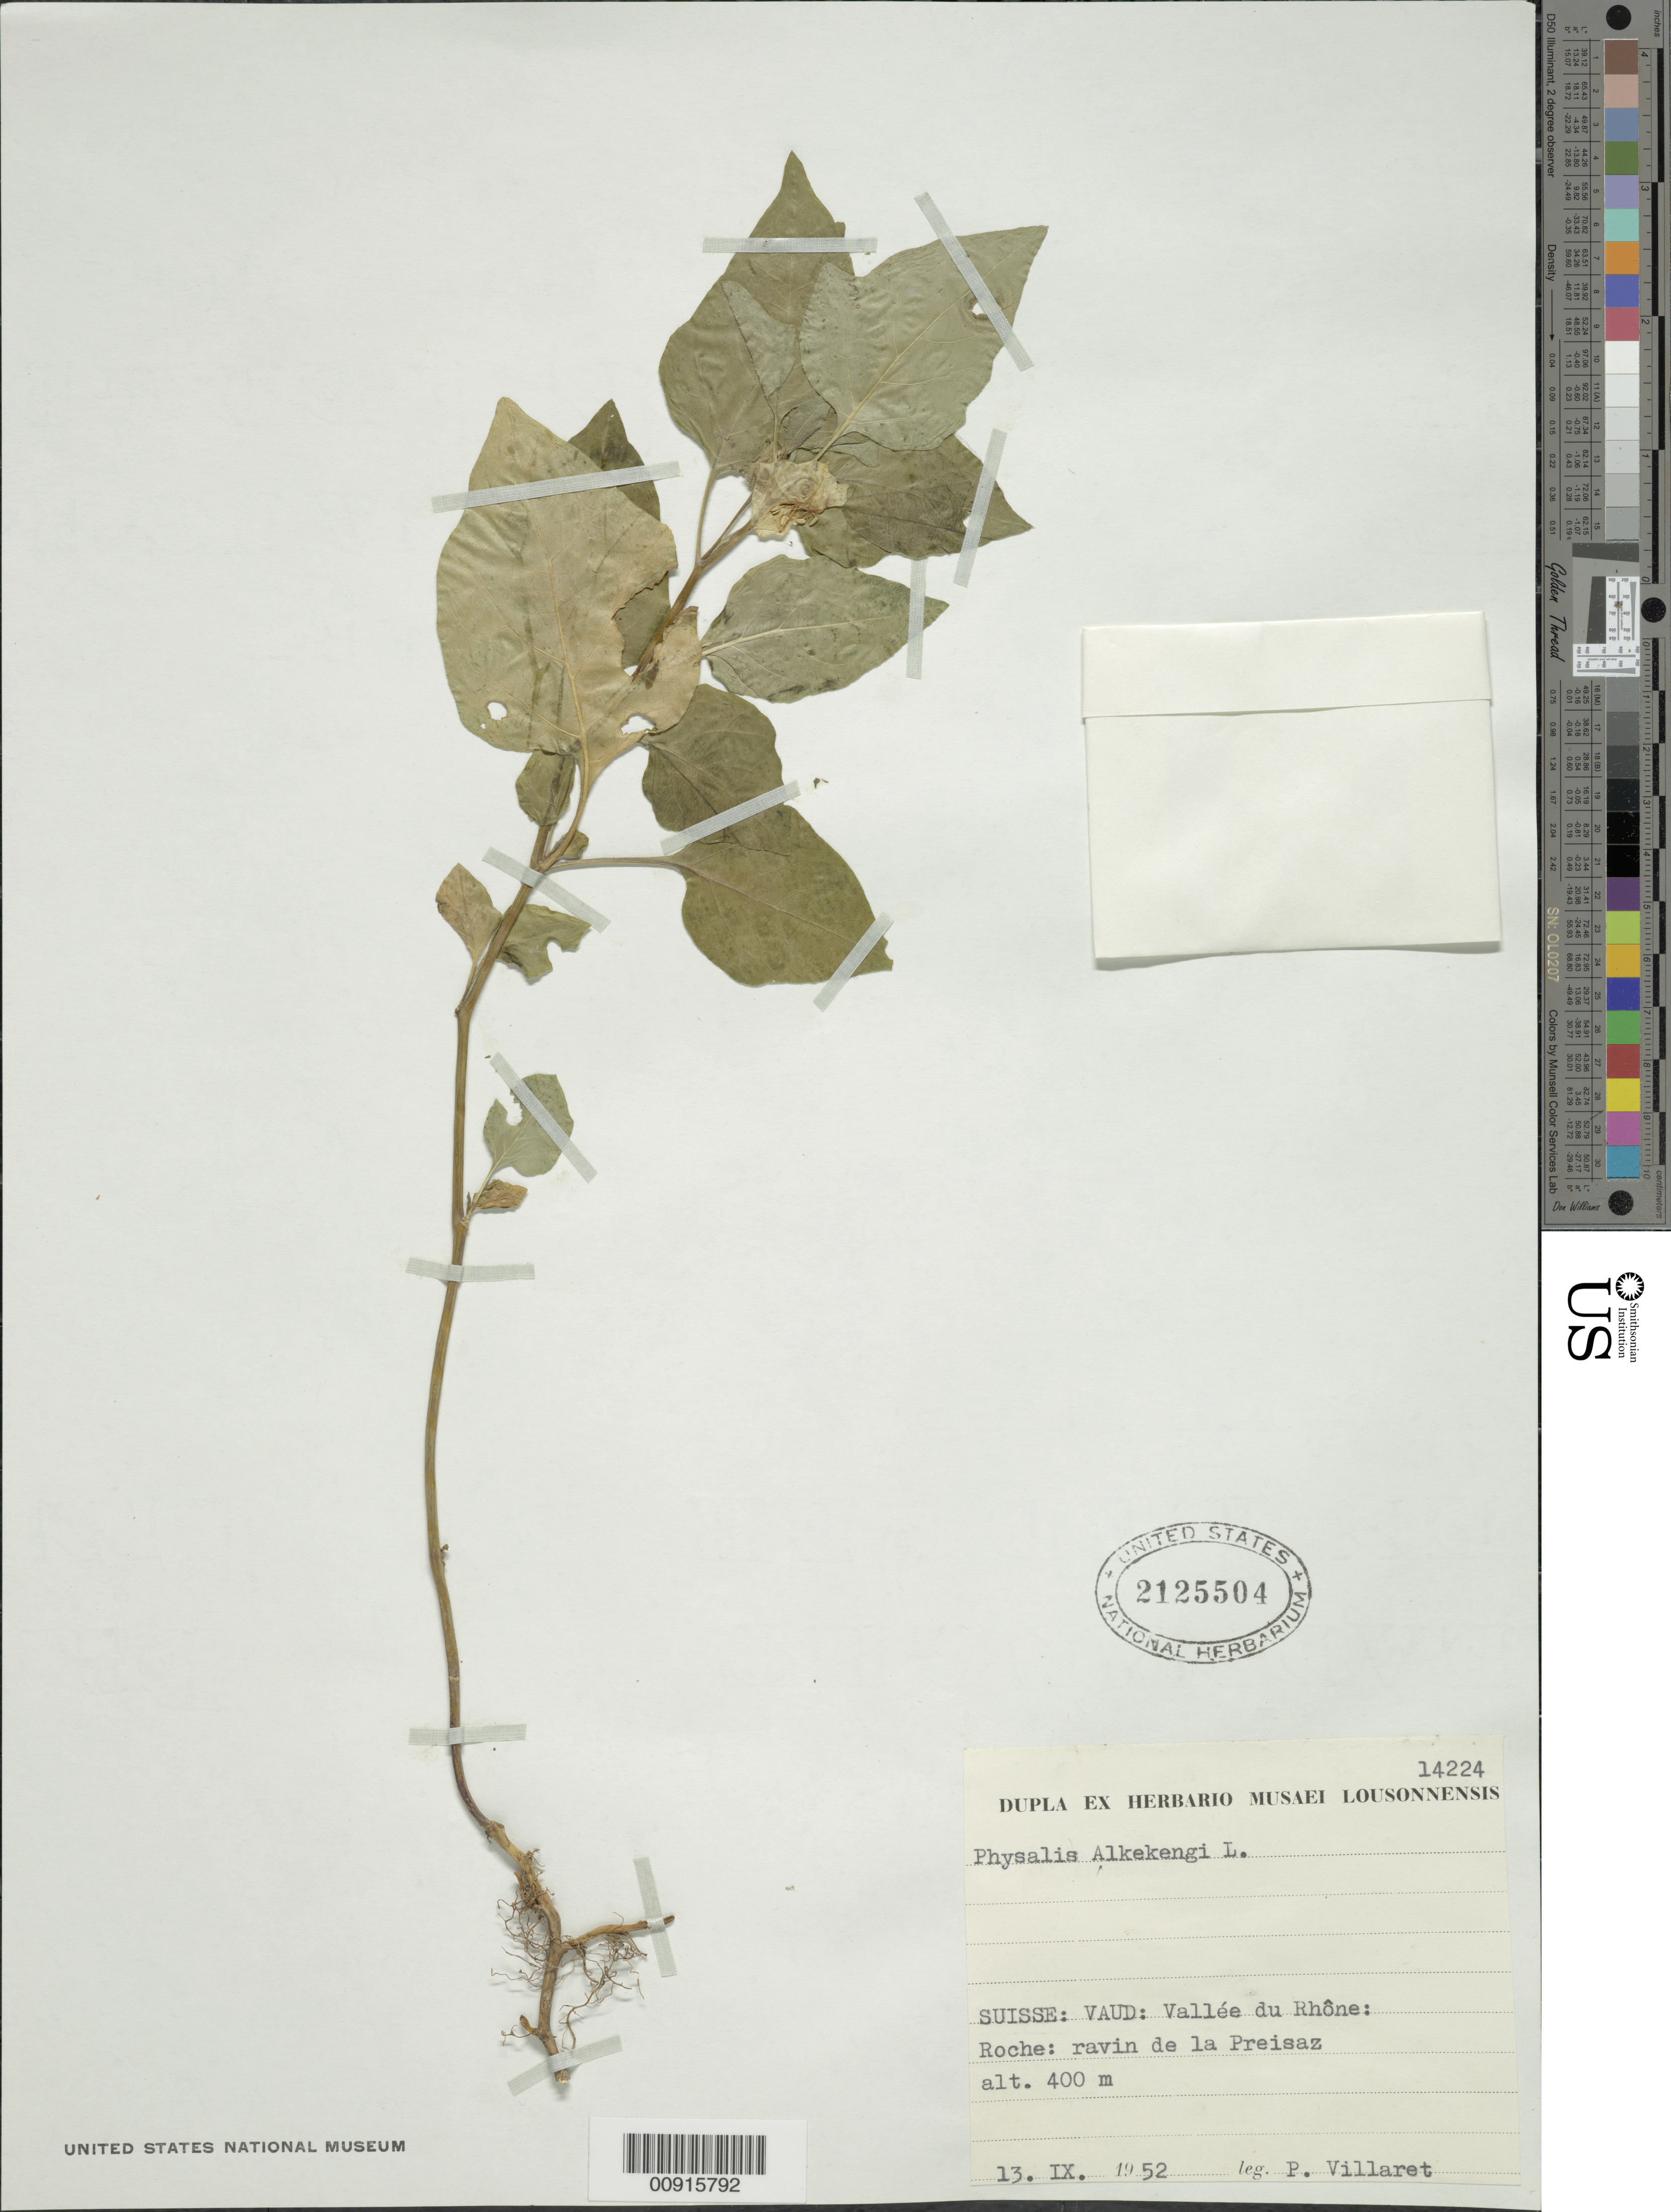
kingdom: Plantae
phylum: Tracheophyta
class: Magnoliopsida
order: Solanales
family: Solanaceae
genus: Physalis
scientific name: Physalis alkekengi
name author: L.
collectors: P. Villaret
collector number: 14224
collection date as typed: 13 Sep 1952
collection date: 1952-09-13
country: Switzerland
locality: Suisse: Vaud: Valée du Rhône: Roche: ravin de la Preisaz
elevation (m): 400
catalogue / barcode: US 2125504